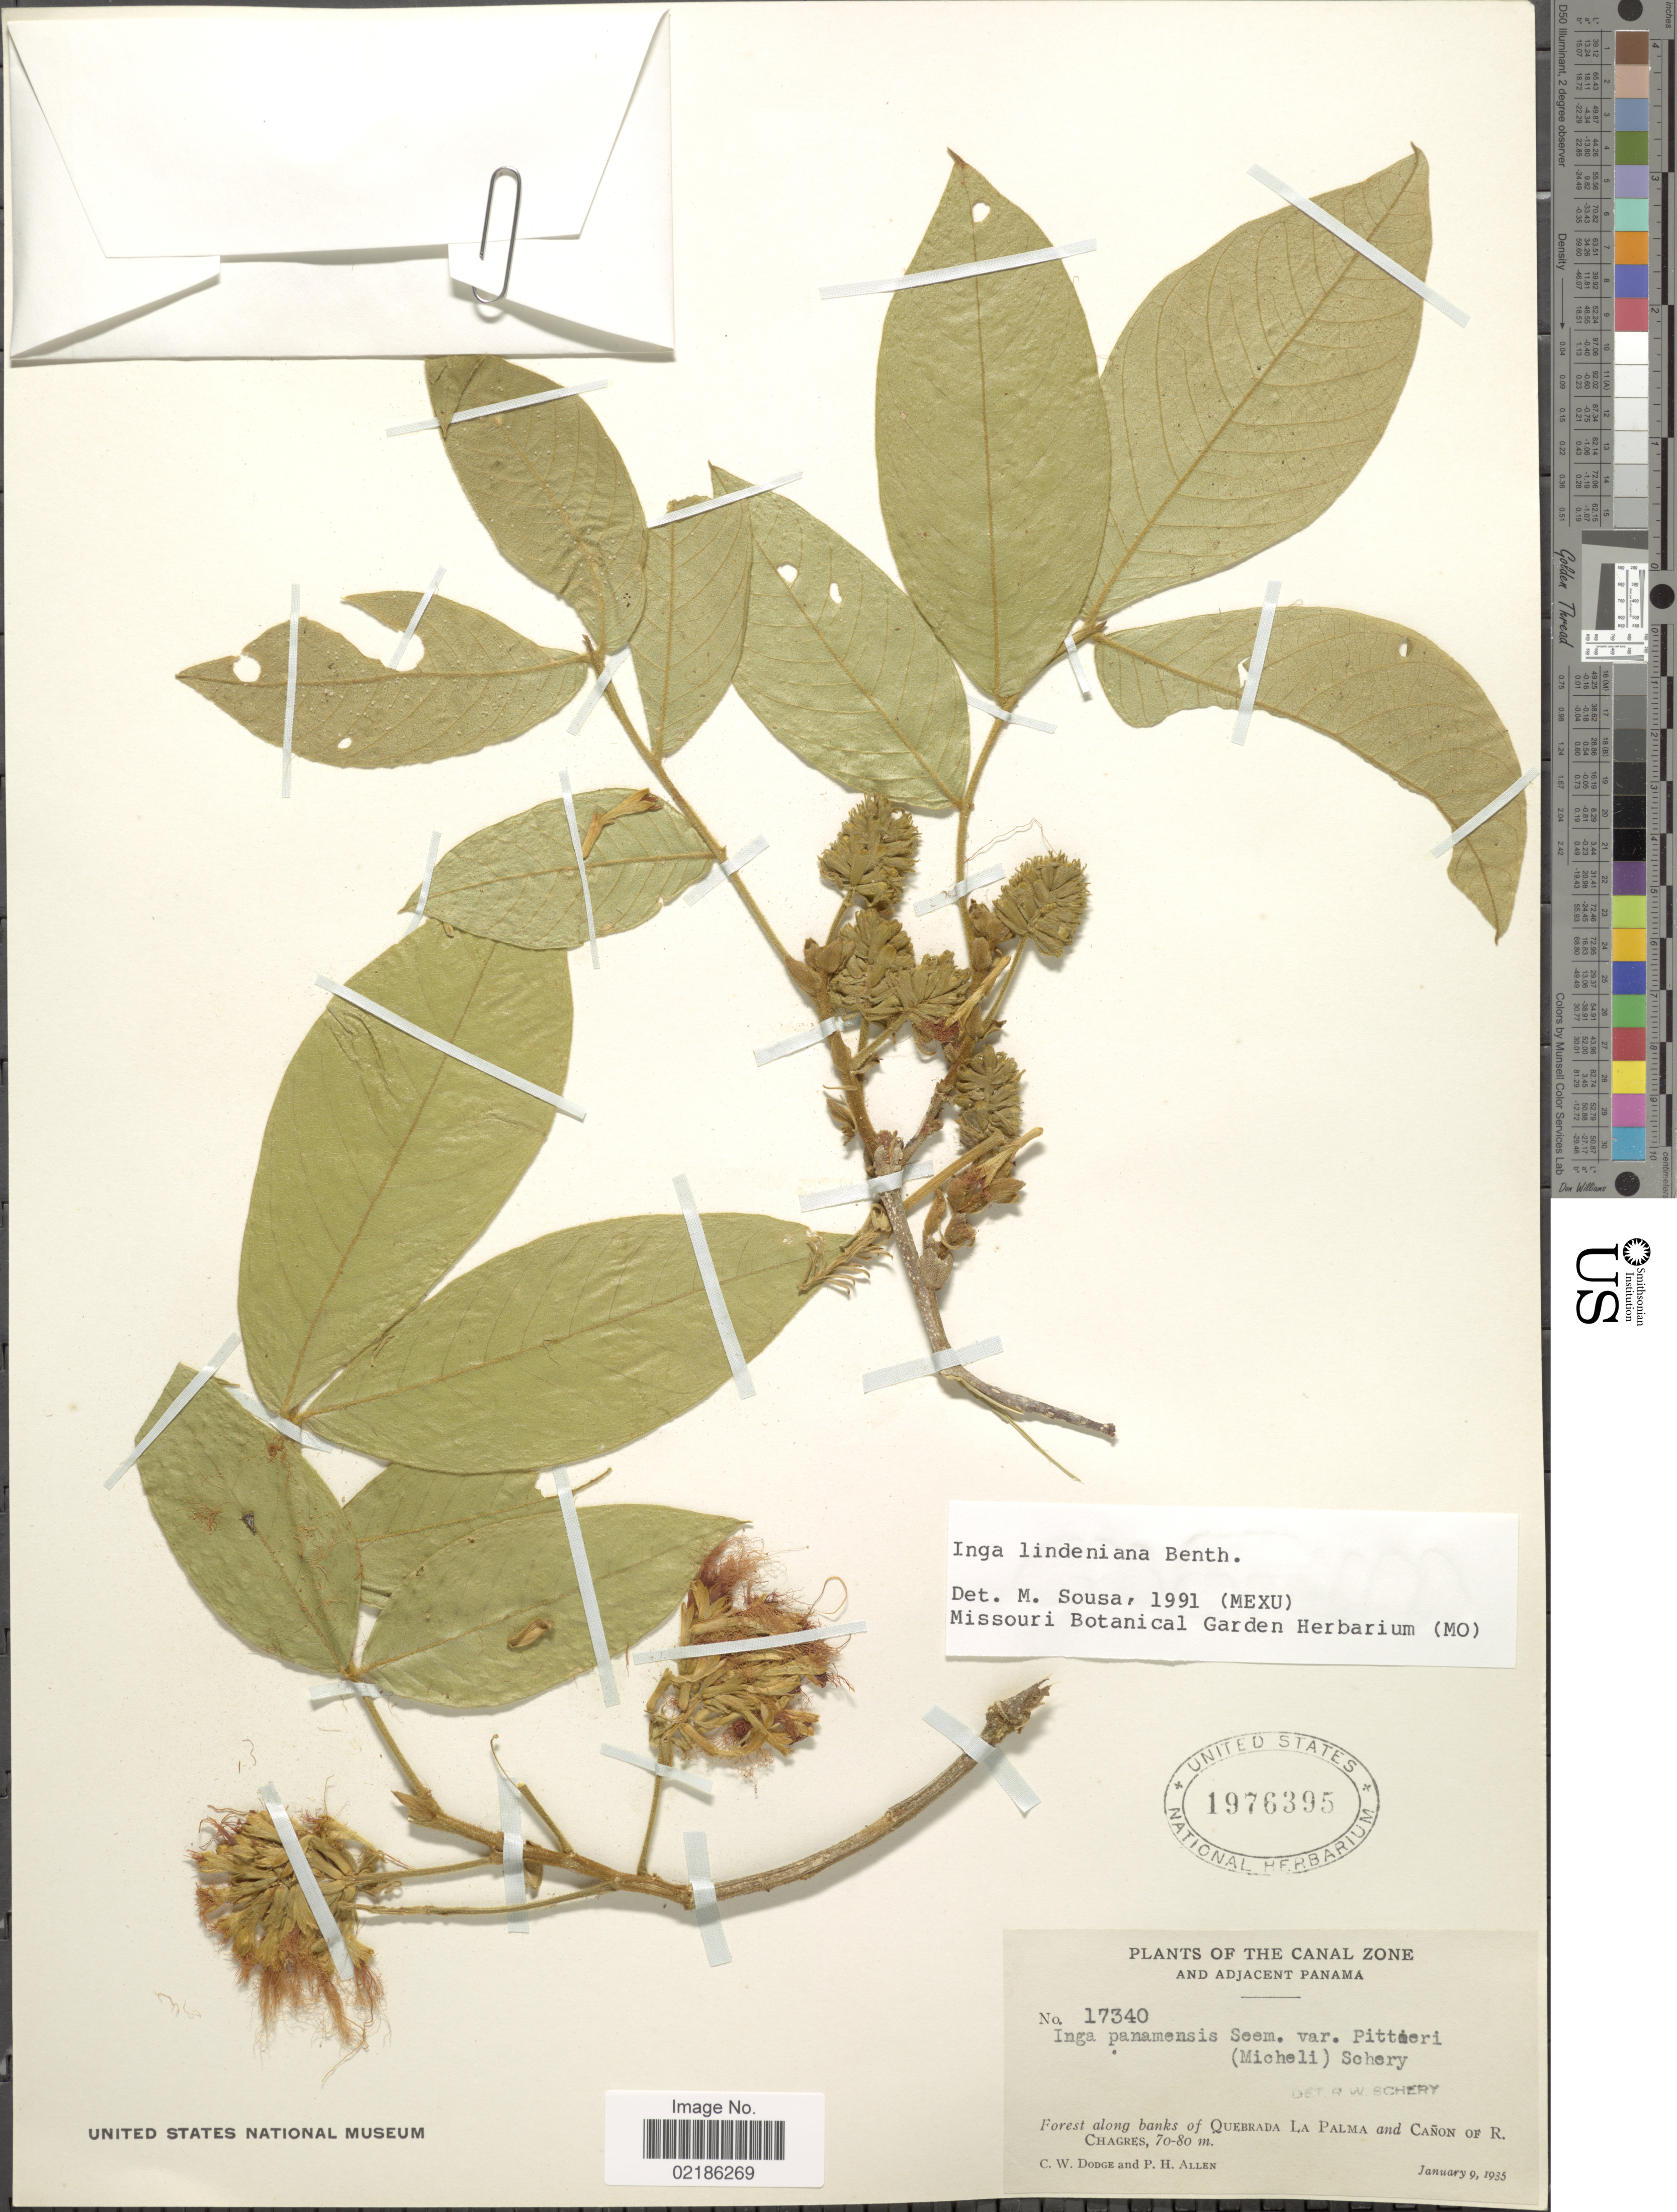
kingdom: Plantae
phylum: Tracheophyta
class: Magnoliopsida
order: Fabales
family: Fabaceae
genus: Inga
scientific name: Inga lindeniana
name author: Benth.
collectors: C. Dodge & P. H. Allen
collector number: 17340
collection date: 1935-01-09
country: Panama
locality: Canal Zone and adjacent Panama, forest along banks of Quebrada La Palma and Canon of R. Chagres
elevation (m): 70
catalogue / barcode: US 1976395